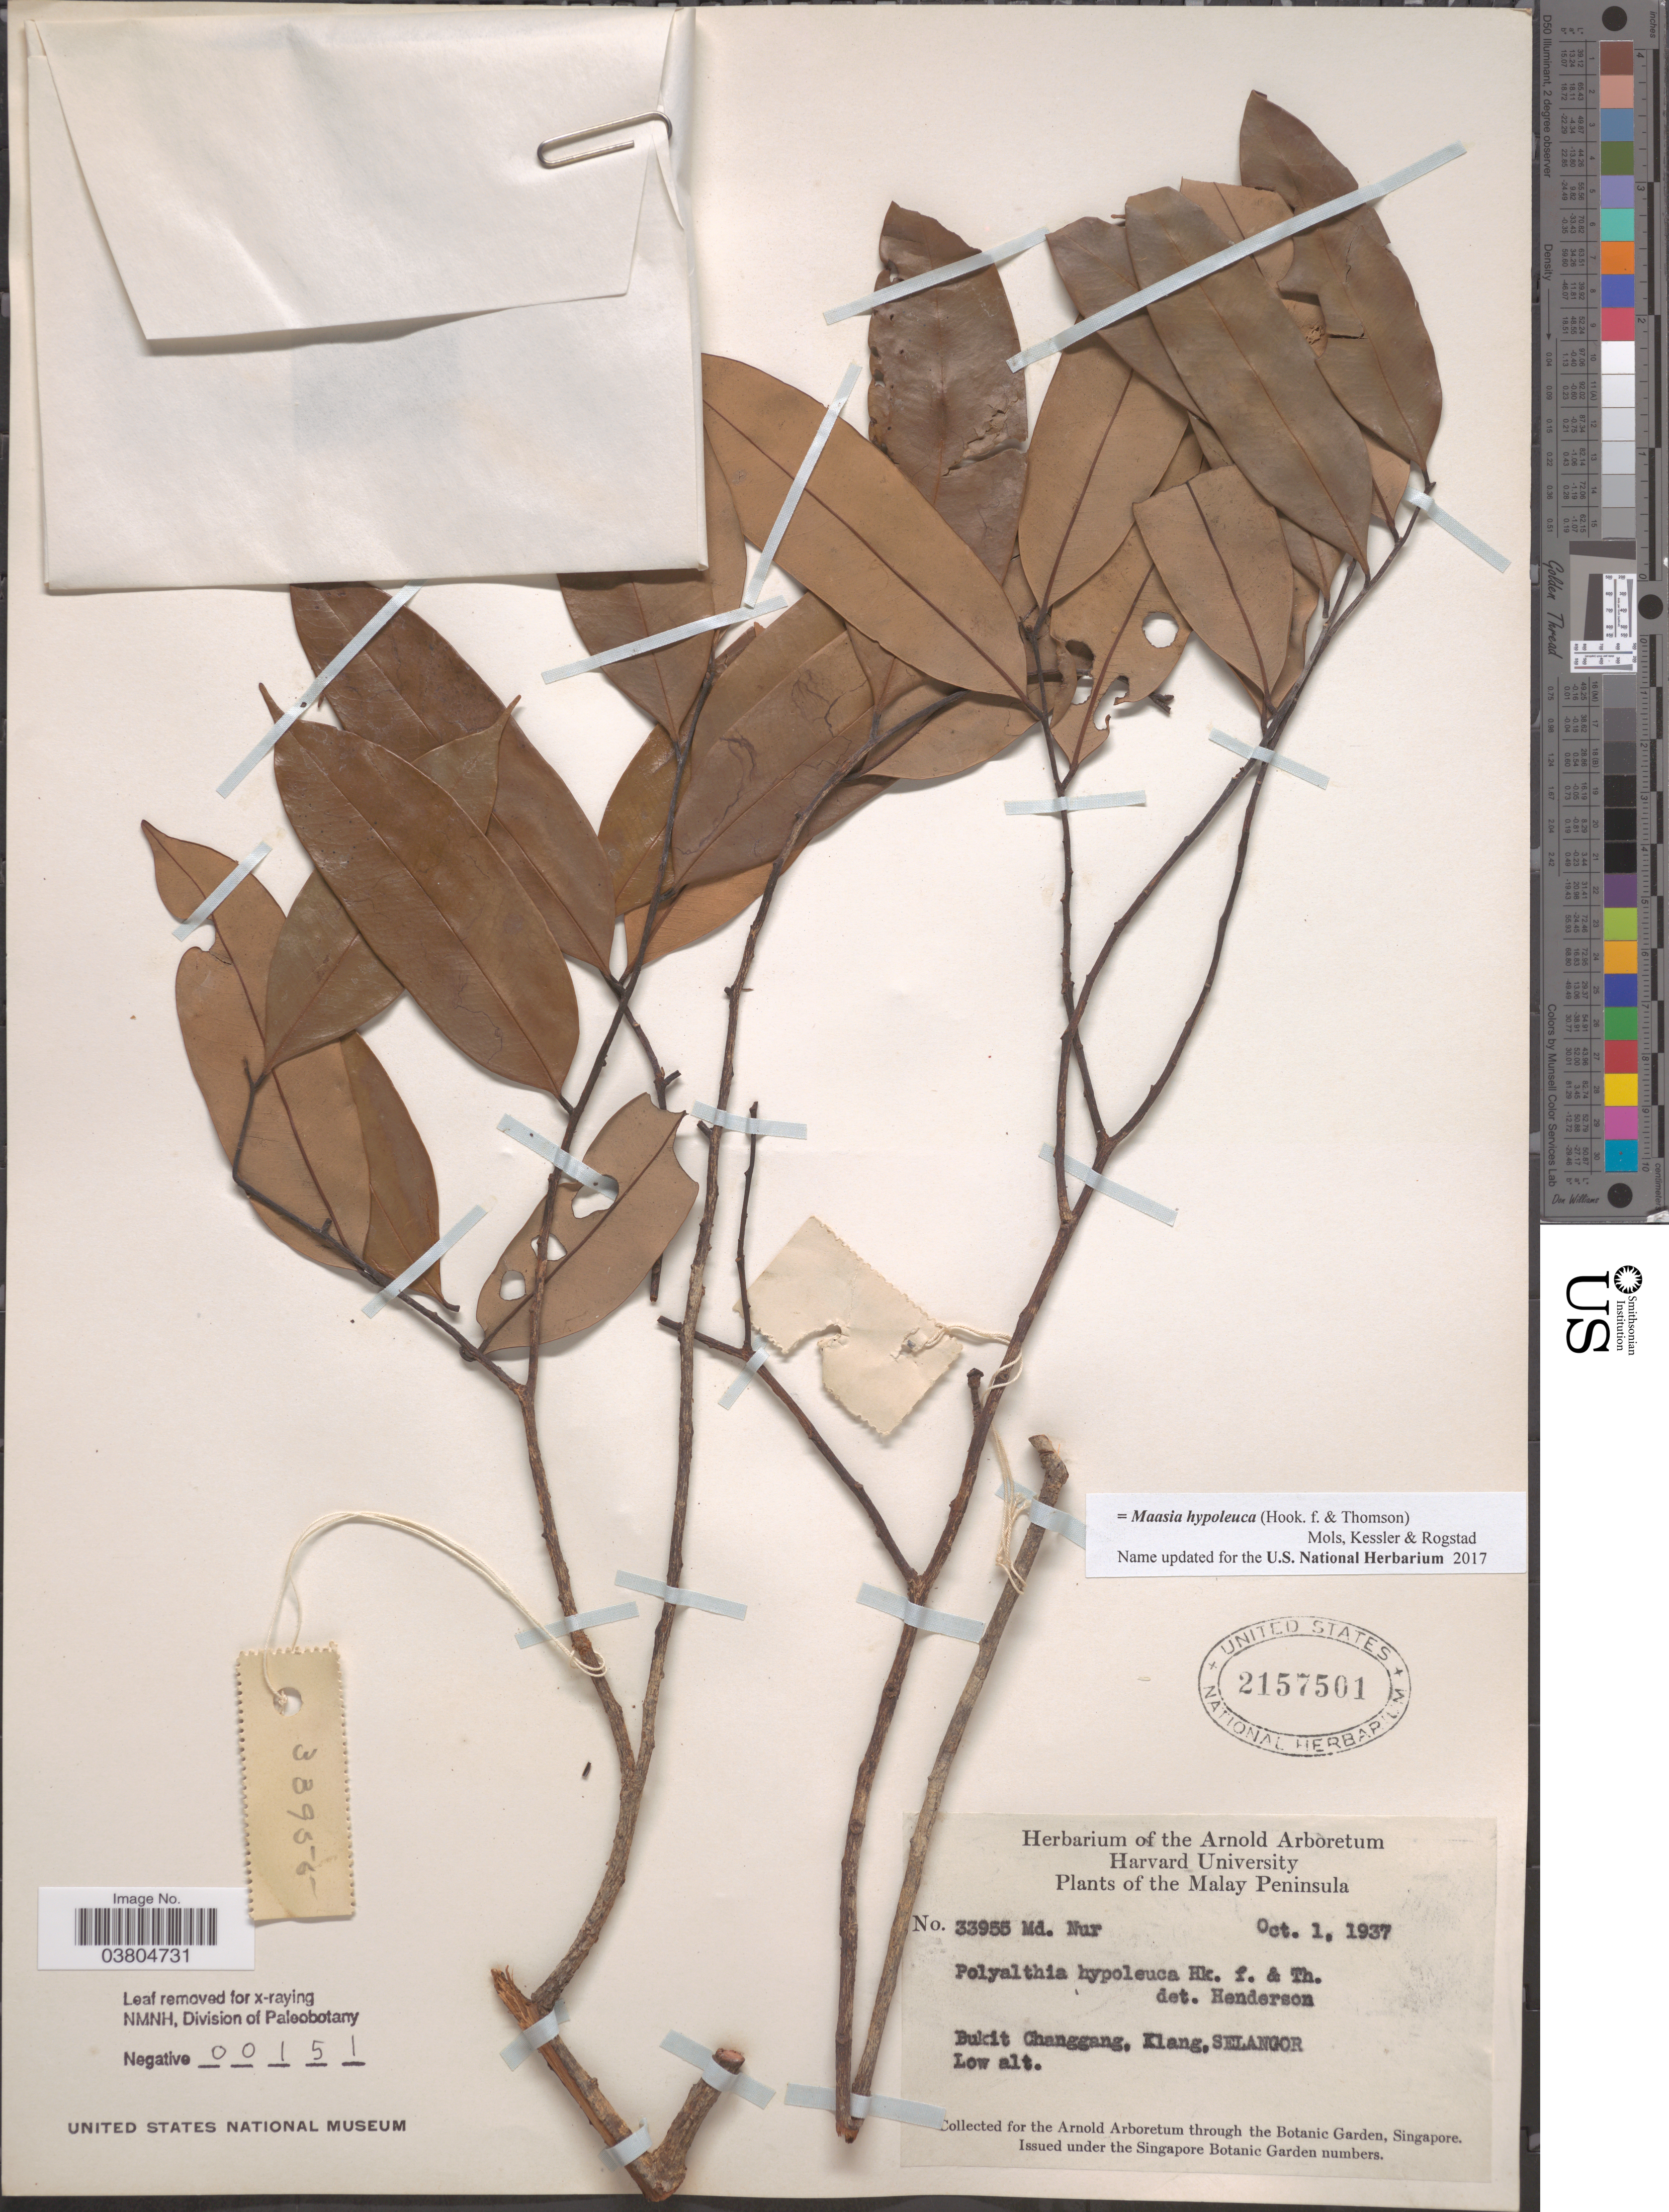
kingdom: Plantae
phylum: Tracheophyta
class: Magnoliopsida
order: Magnoliales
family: Annonaceae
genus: Maasia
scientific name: Maasia hypoleuca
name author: (Hook. f. & Thomson) Mols et al.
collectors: M. Nur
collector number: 33955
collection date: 1937-10-01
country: Malaysia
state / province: Selangor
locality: The Malay Peninsula. Bukit Changgang, Klang.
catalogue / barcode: US 2157501